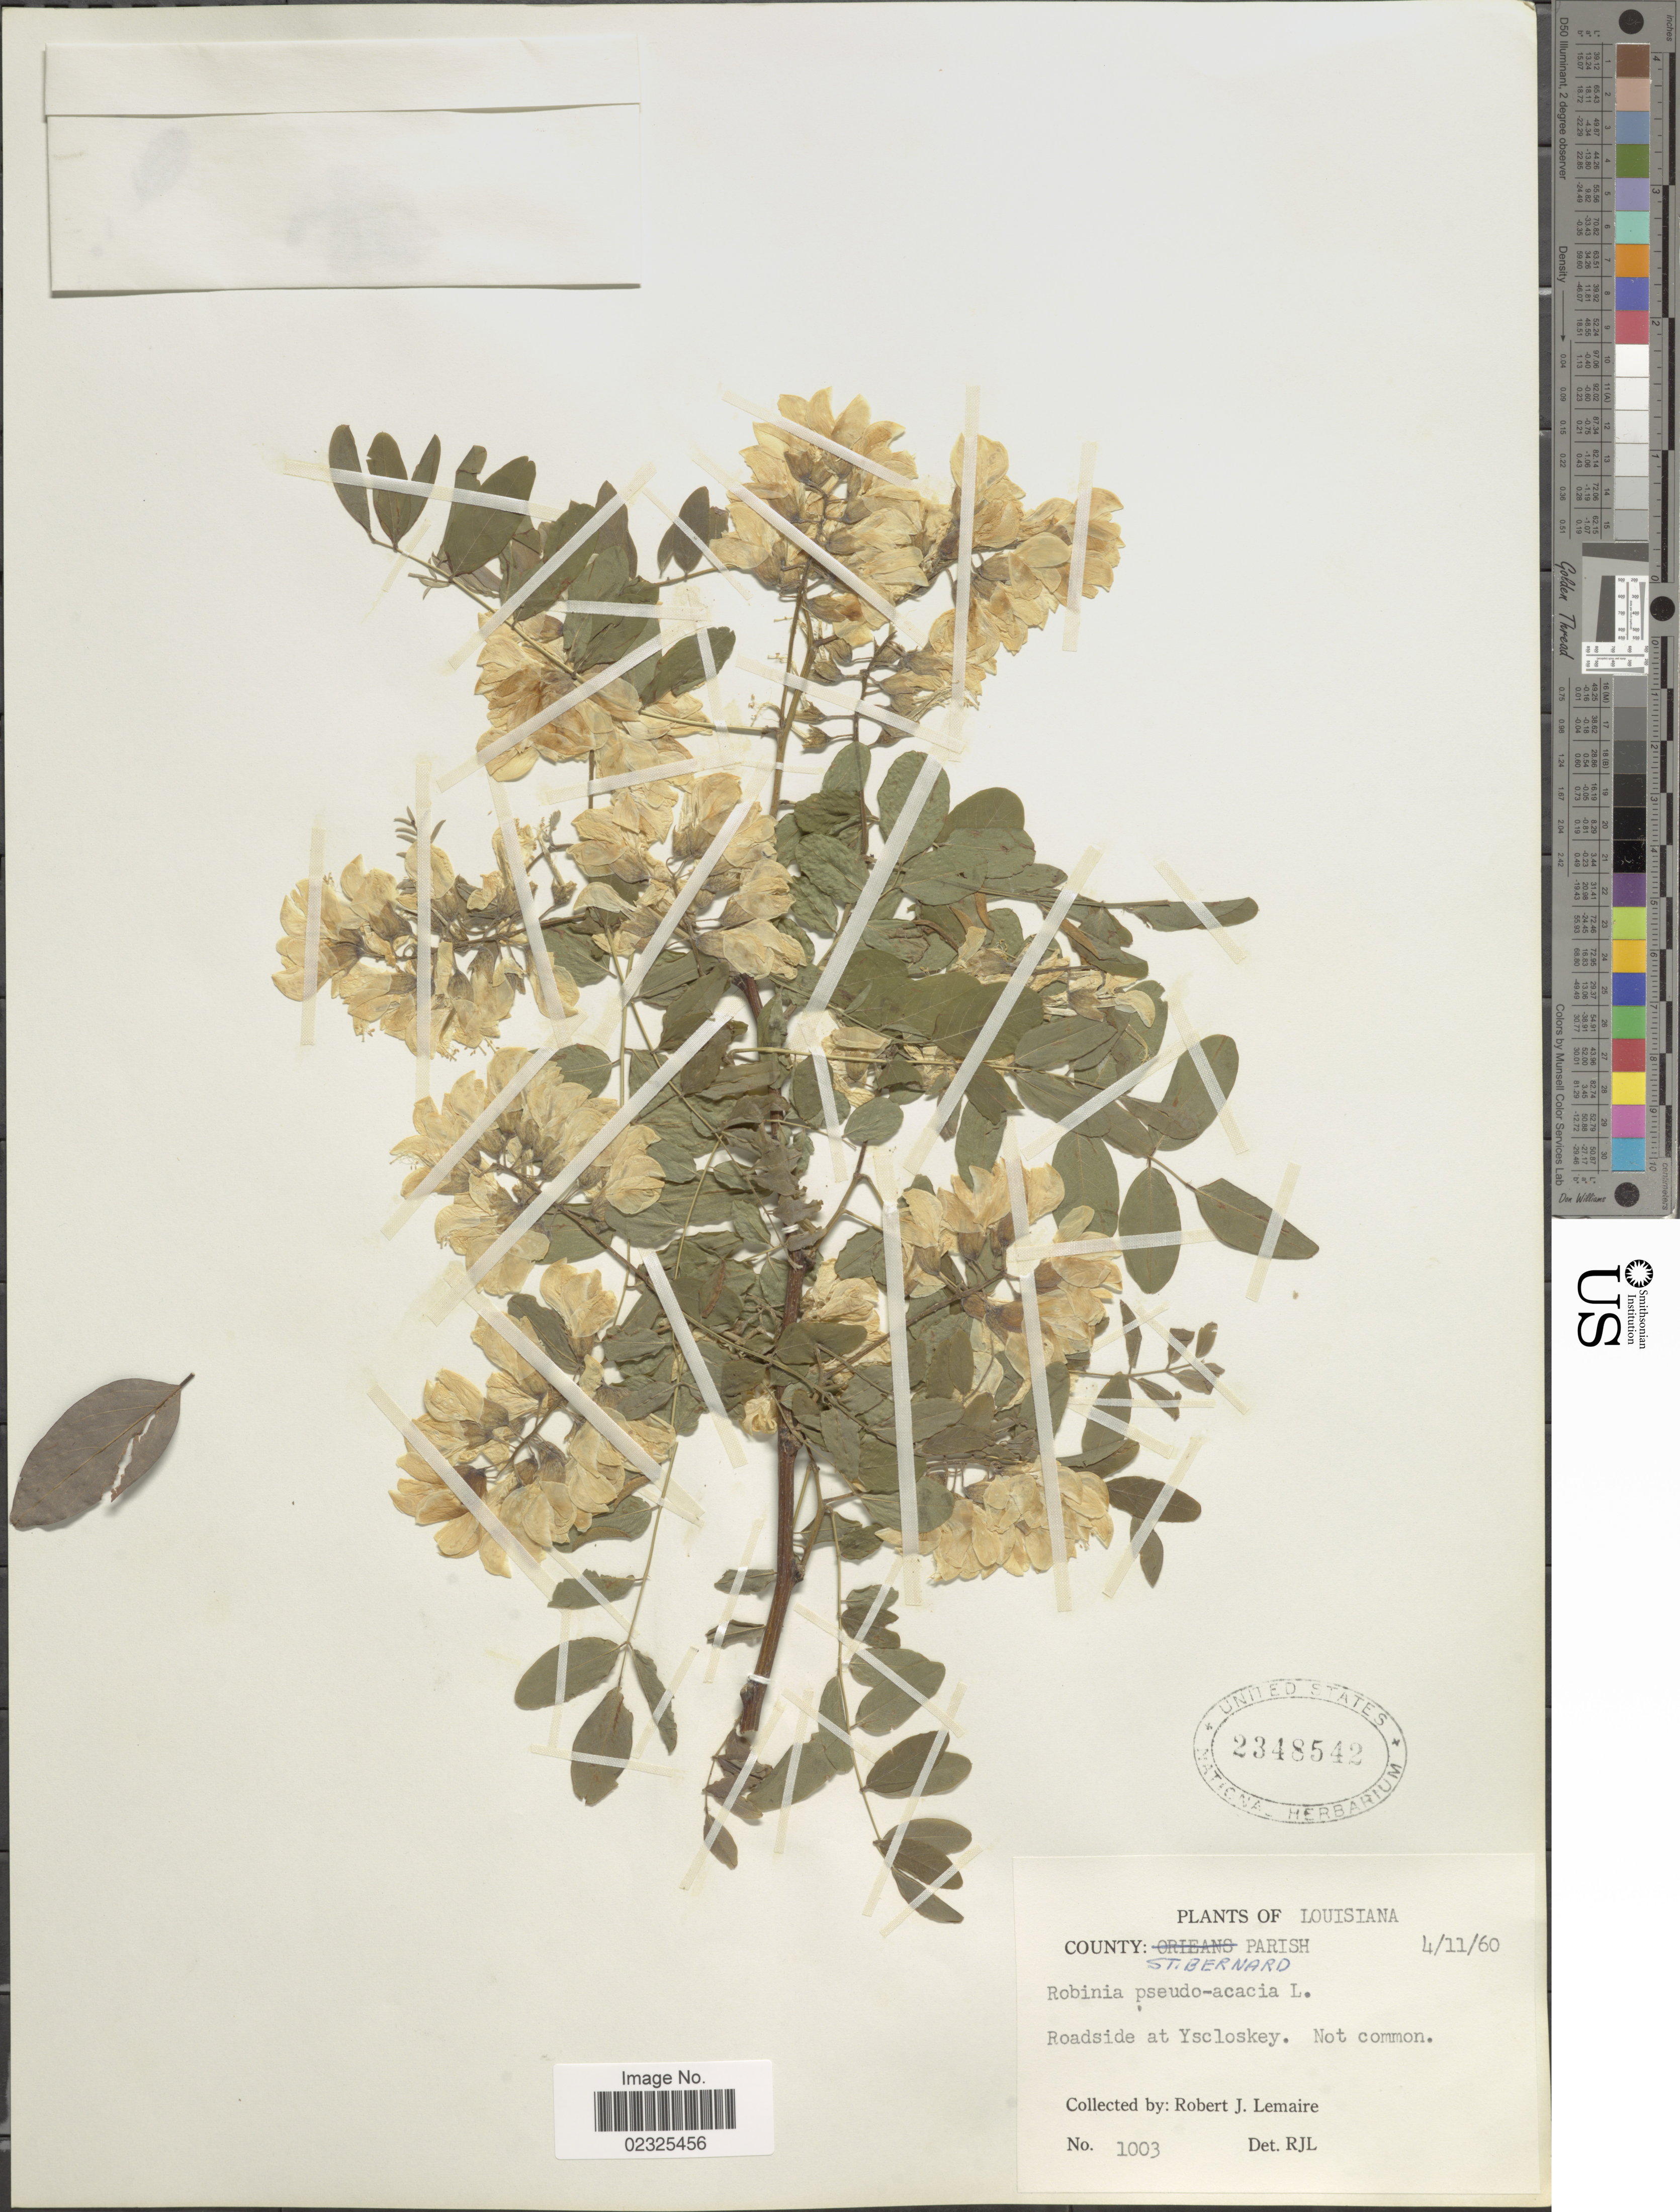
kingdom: Plantae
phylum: Tracheophyta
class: Magnoliopsida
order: Fabales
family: Fabaceae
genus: Robinia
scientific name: Robinia pseudoacacia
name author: L.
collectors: R. J. Lemaire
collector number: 1003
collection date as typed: Transcribed d/m/y: 11/4/60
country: United States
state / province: Louisiana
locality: Roadside at Yscloskey, County: Stibernard Parish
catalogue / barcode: US 2348542